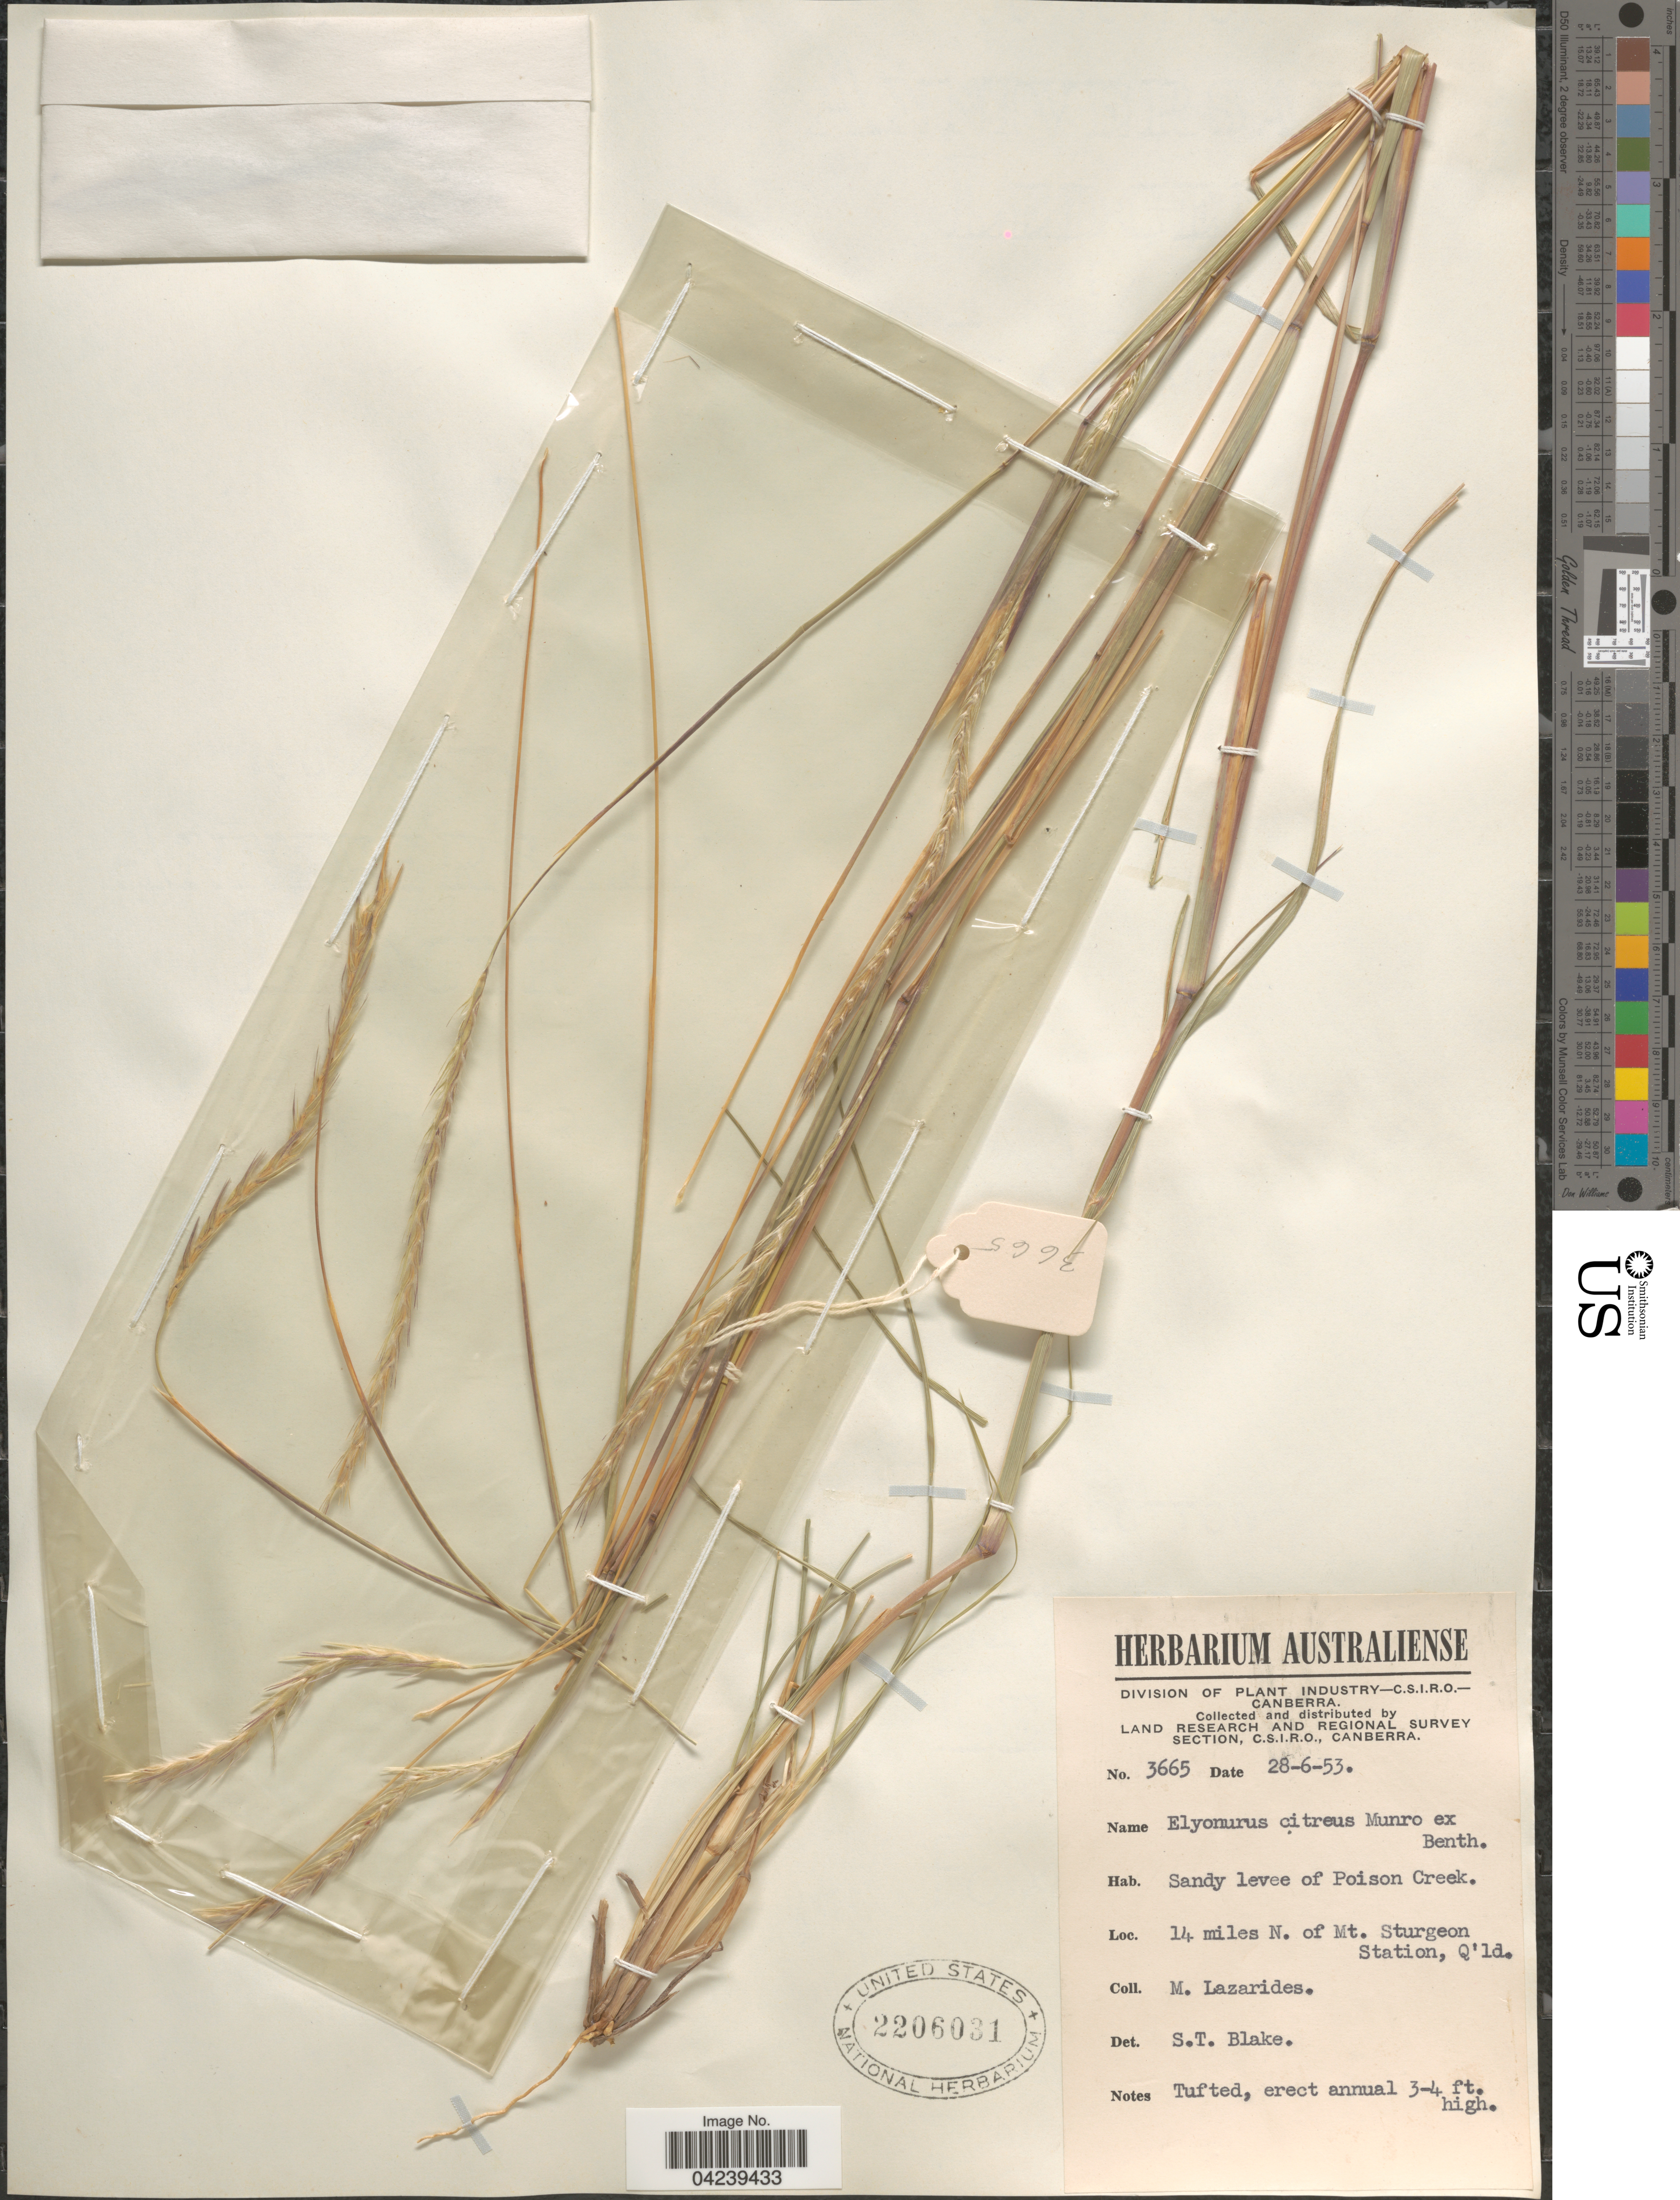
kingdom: Plantae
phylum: Tracheophyta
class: Liliopsida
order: Poales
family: Poaceae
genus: Elionurus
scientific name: Elionurus citreus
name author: (R. Br.) Munro ex Benth.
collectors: M. Lazarides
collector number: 3665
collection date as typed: Transcribed d/m/y: 28/6/53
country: Australia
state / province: Queensland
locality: Land Research and Regional Survey Section. Sandy levee of Poison Creek. 14 miles N. of Mt. Sturgeon Station.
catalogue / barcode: US 2206031